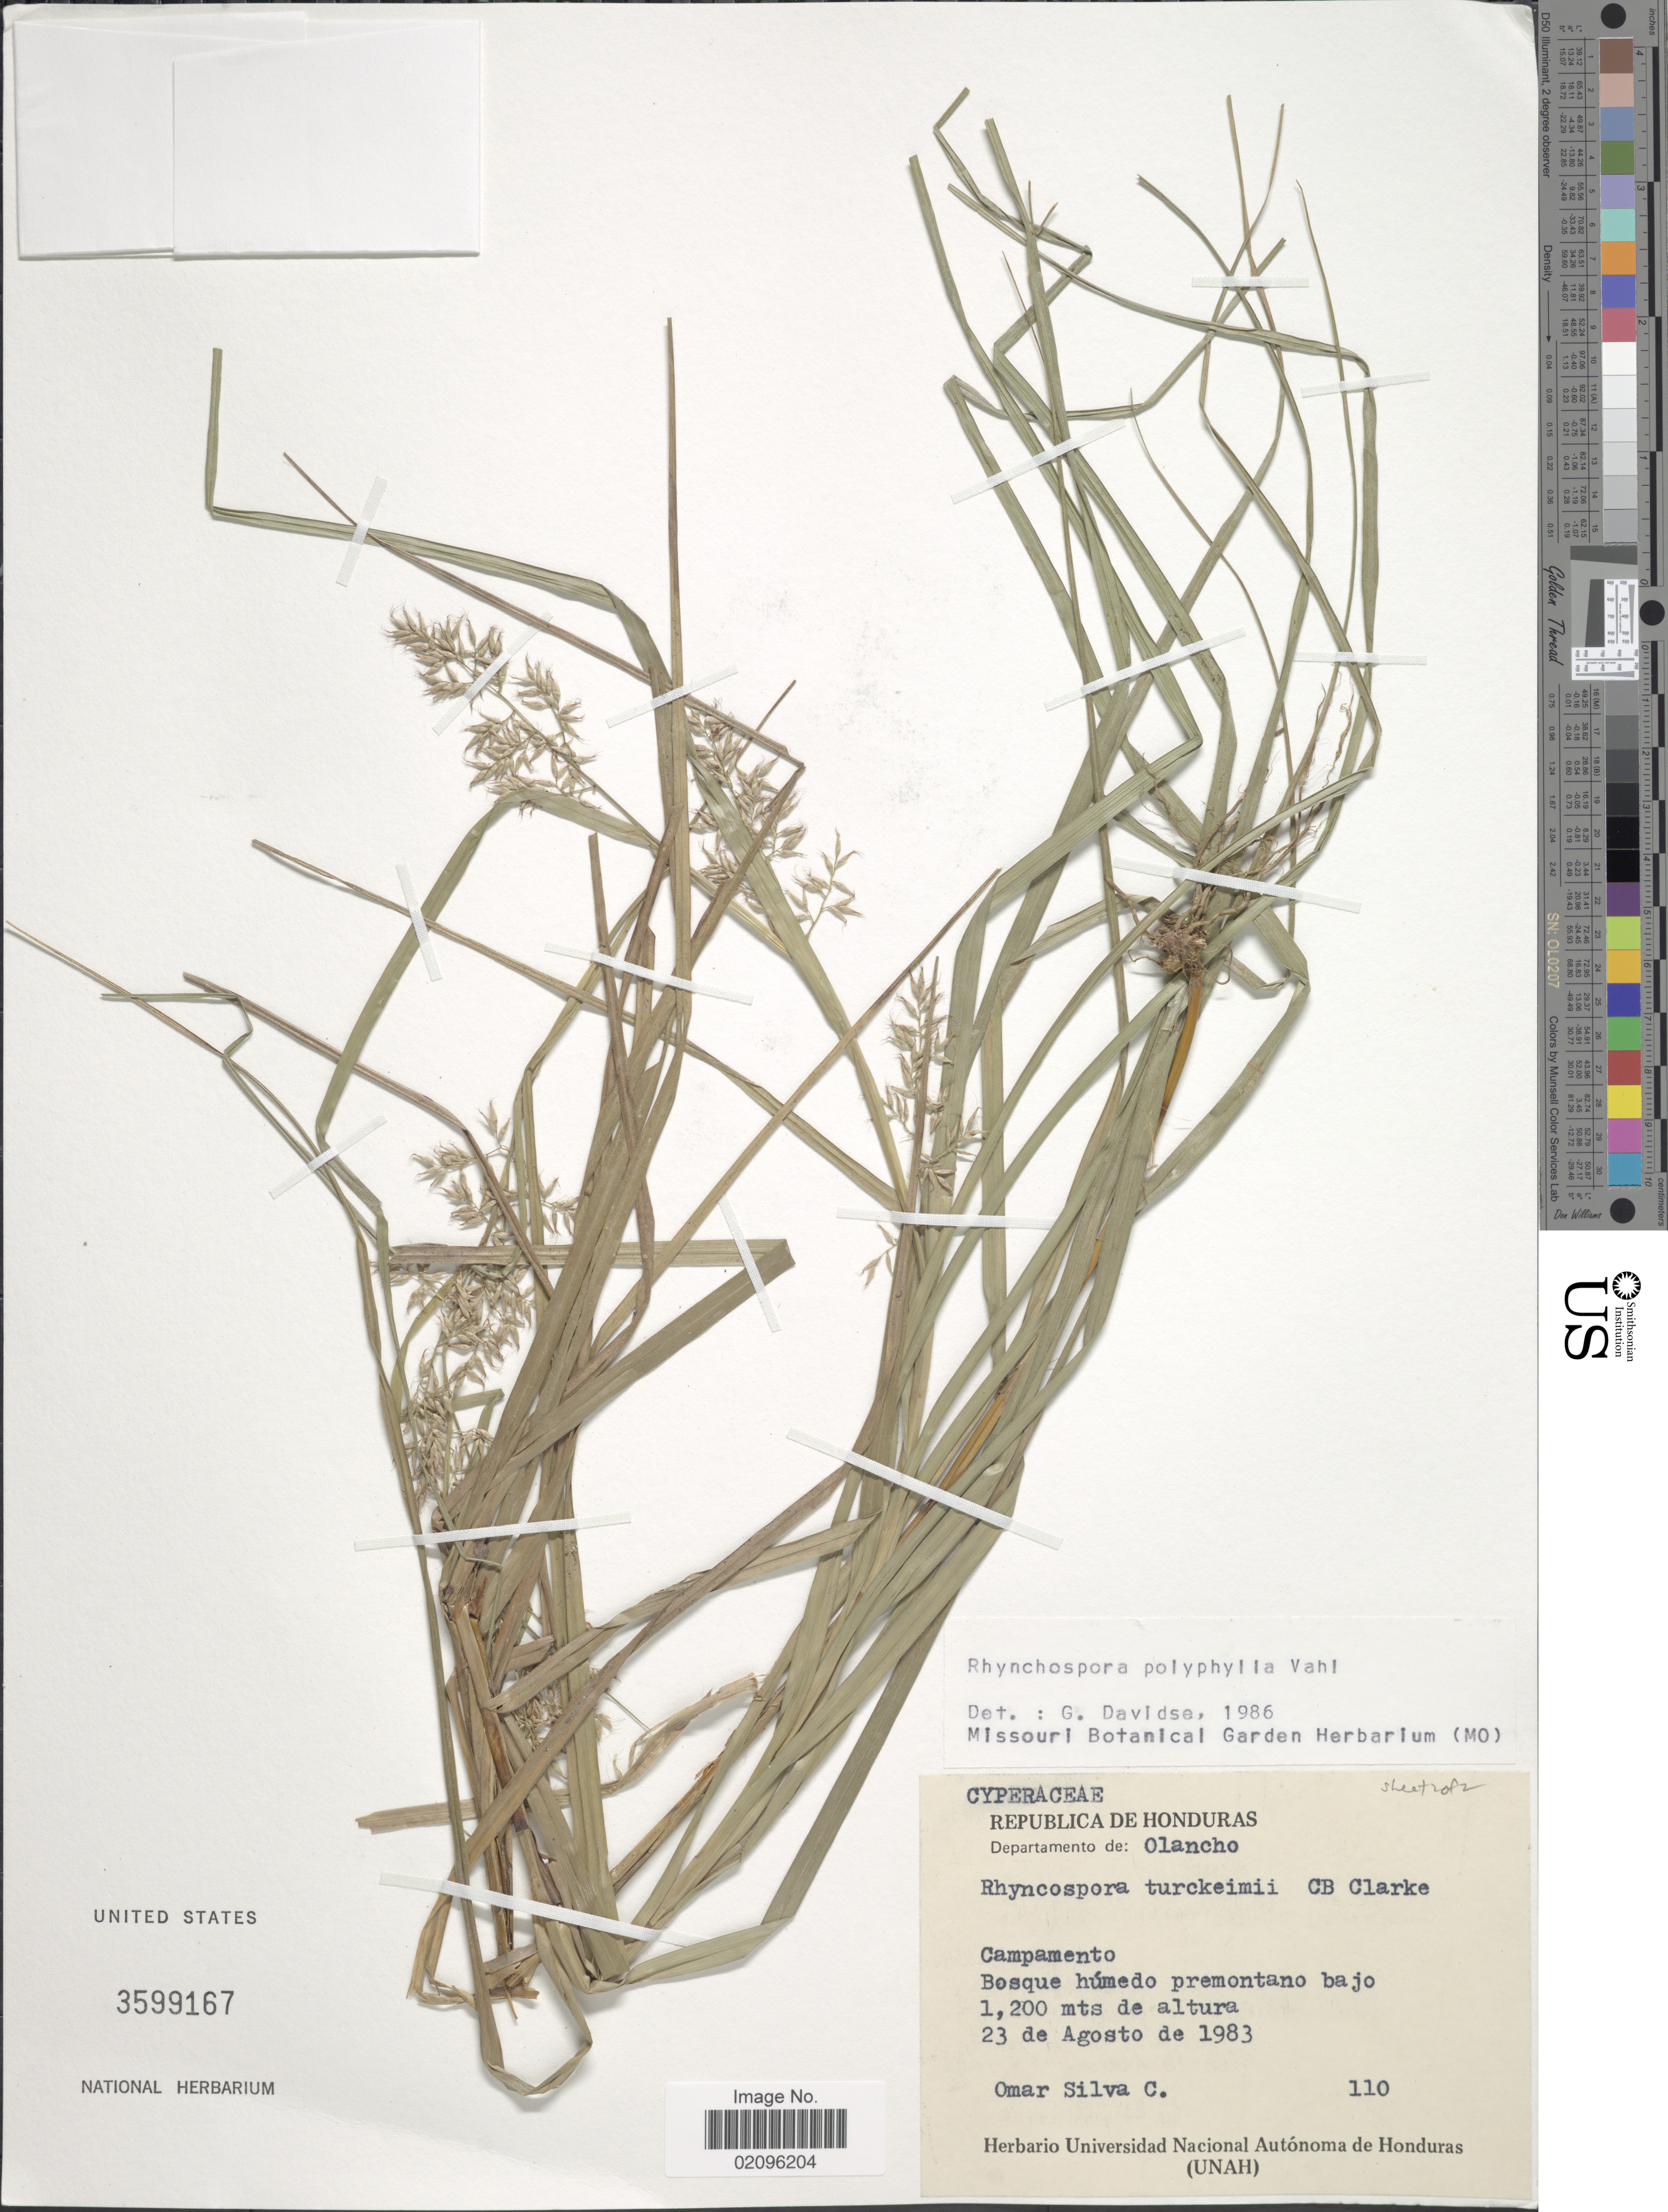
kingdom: Plantae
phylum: Tracheophyta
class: Liliopsida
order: Poales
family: Cyperaceae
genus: Rhynchospora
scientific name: Rhynchospora polyphylla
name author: (Vahl) Vahl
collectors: O. Silva C.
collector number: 110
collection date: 1983-08-23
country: Honduras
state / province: Olancho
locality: Campamento, Bosque humedo premontano bajo.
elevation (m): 1200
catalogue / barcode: US 3599167